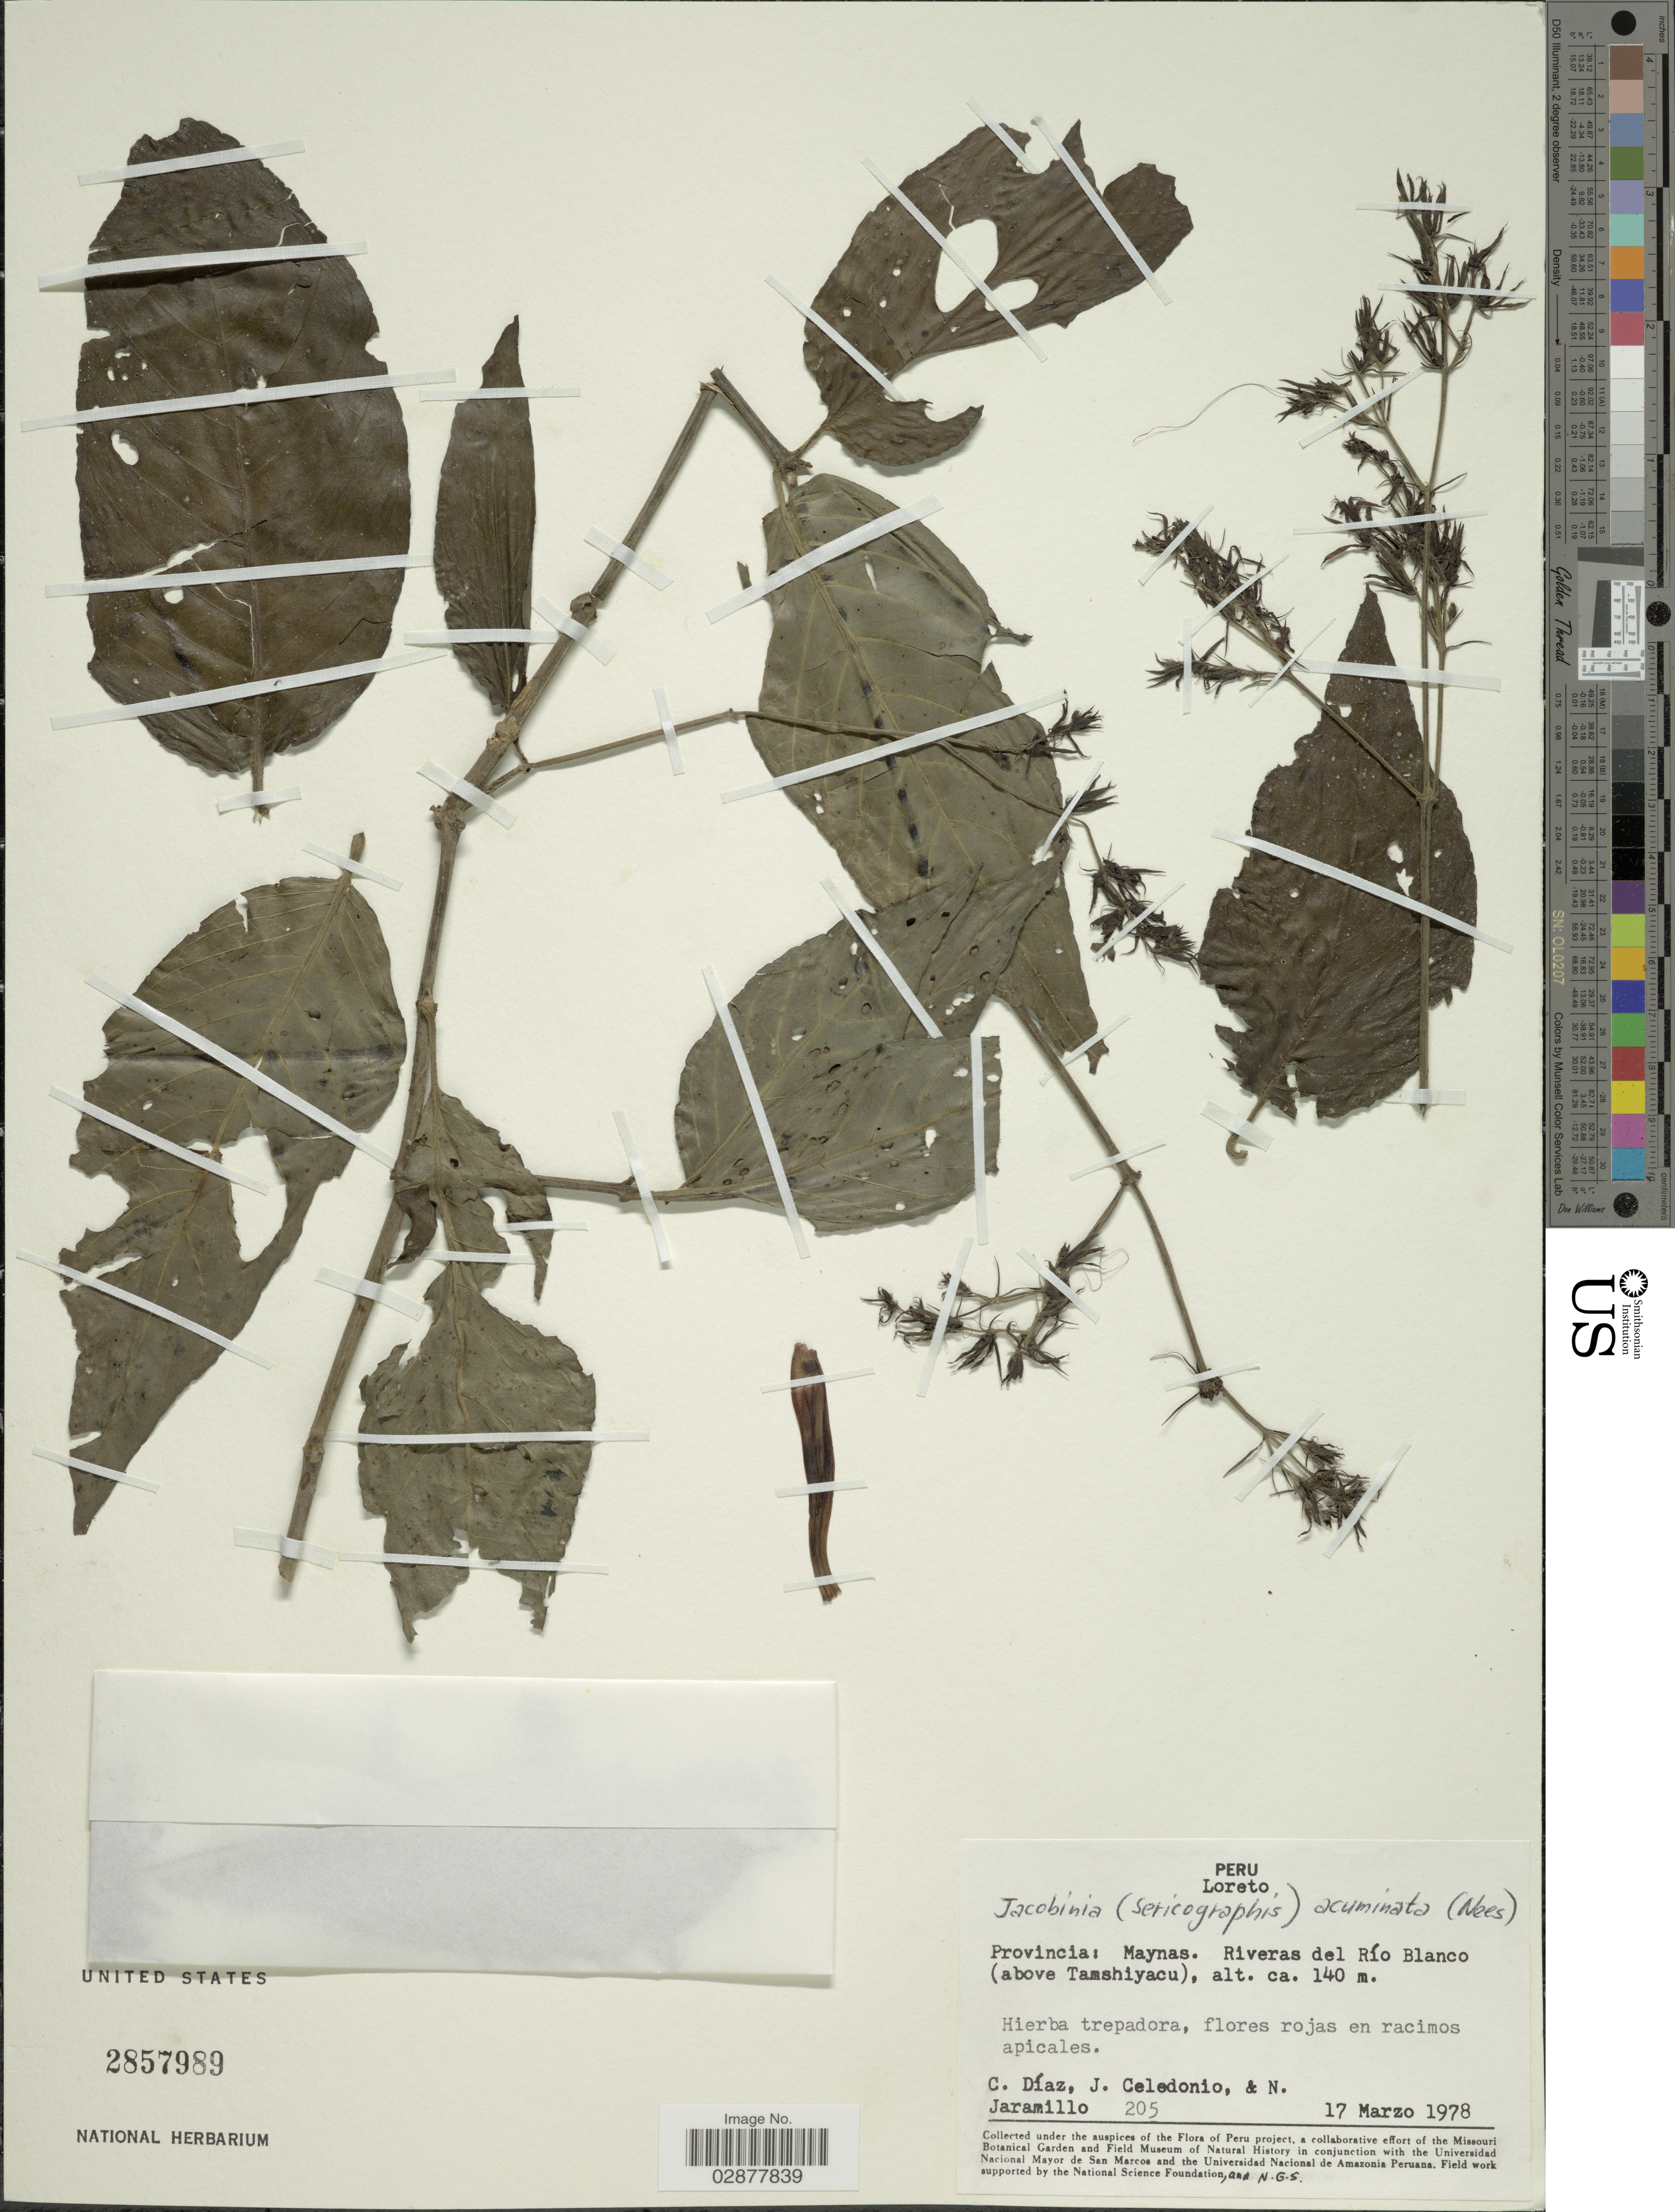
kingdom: Plantae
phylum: Tracheophyta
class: Magnoliopsida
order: Lamiales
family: Acanthaceae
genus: Justicia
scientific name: Justicia calycina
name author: (Nees) V.A.W. Graham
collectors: C. Díaz, J. Celedonio & N. Jaramillo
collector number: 205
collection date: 1978-03-17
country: Peru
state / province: Loreto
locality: Provincia: Maynas. Riveras del Río Blanco (above Tamshiyacu).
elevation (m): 140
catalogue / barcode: US 2857989